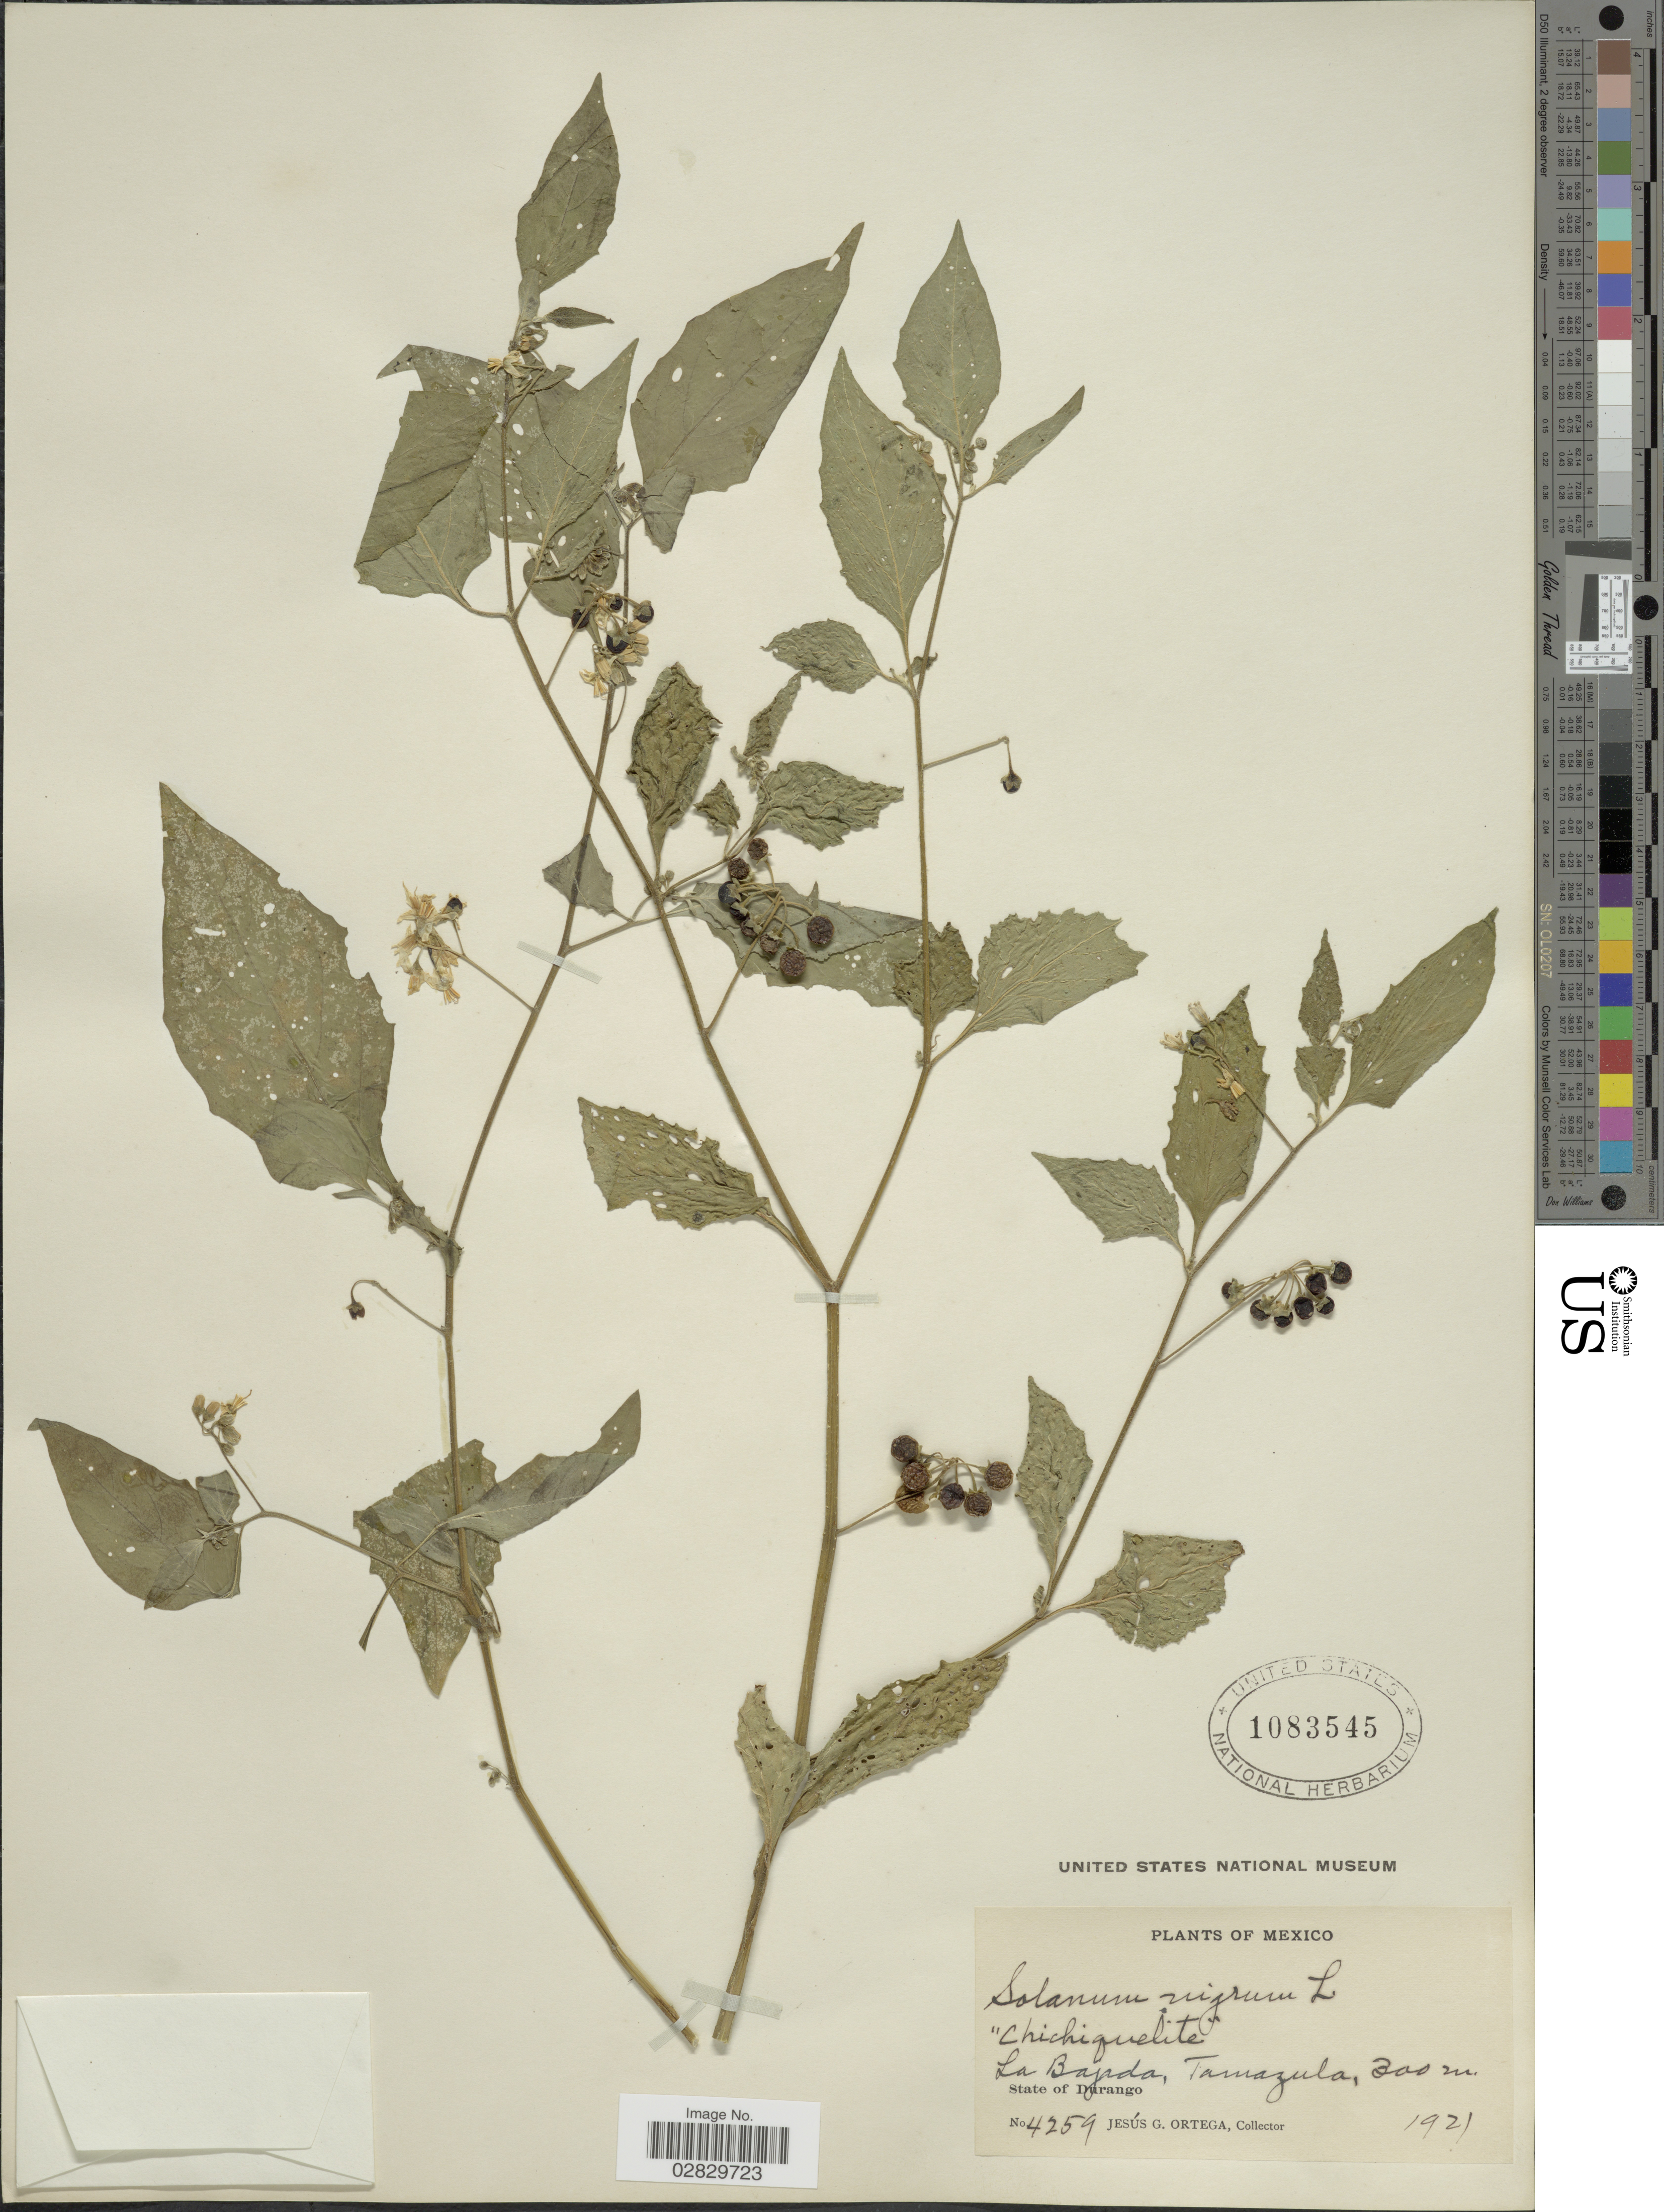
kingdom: Plantae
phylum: Tracheophyta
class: Magnoliopsida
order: Solanales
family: Solanaceae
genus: Solanum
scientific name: Solanum douglasii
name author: Dunal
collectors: J. Ortega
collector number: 4259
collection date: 1921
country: Mexico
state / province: Durango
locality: La Bajada, Tamazula.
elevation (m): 300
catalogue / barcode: US 1083545